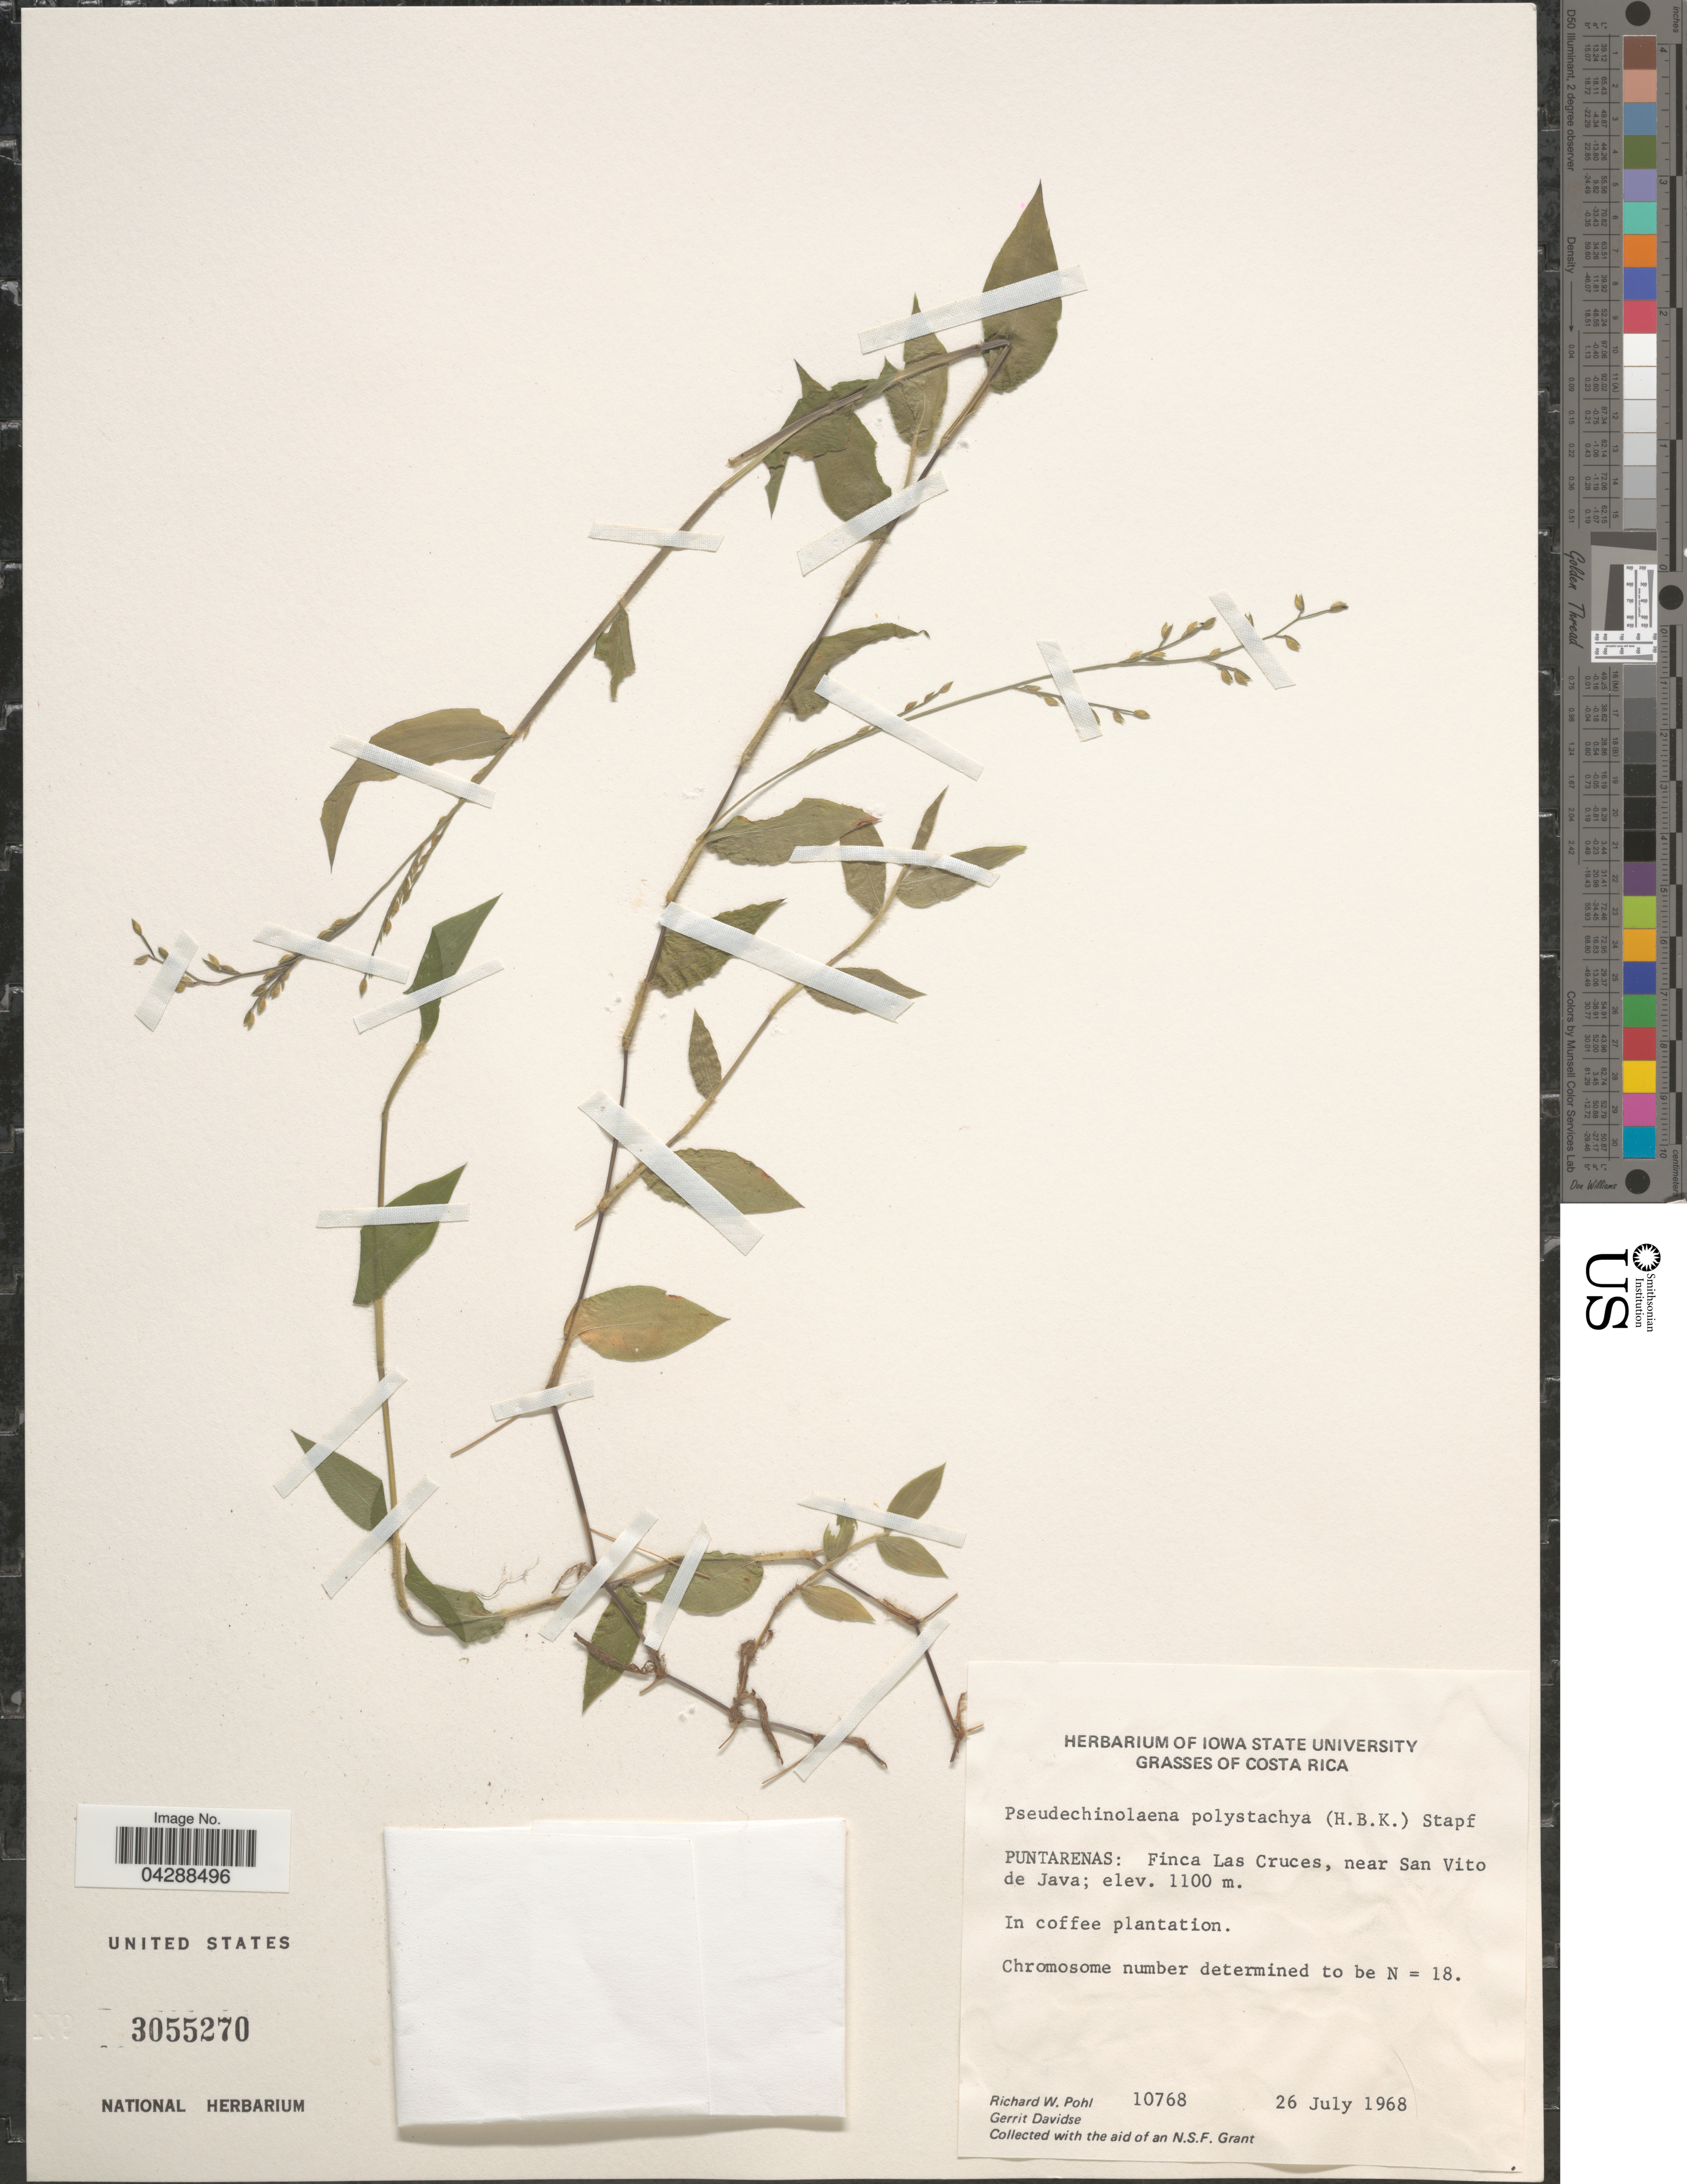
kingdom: Plantae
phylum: Tracheophyta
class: Liliopsida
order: Poales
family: Poaceae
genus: Pseudechinolaena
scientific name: Pseudechinolaena polystachya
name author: (Kunth) Stapf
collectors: R. W. Pohl & G. Davidse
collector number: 10768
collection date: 1968-07-26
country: Costa Rica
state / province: Puntarenas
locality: Finca Las Cruces. near San Vito de Java. In coffee plantation. Chromosome number determined to be N=18.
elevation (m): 1100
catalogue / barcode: US 3055270